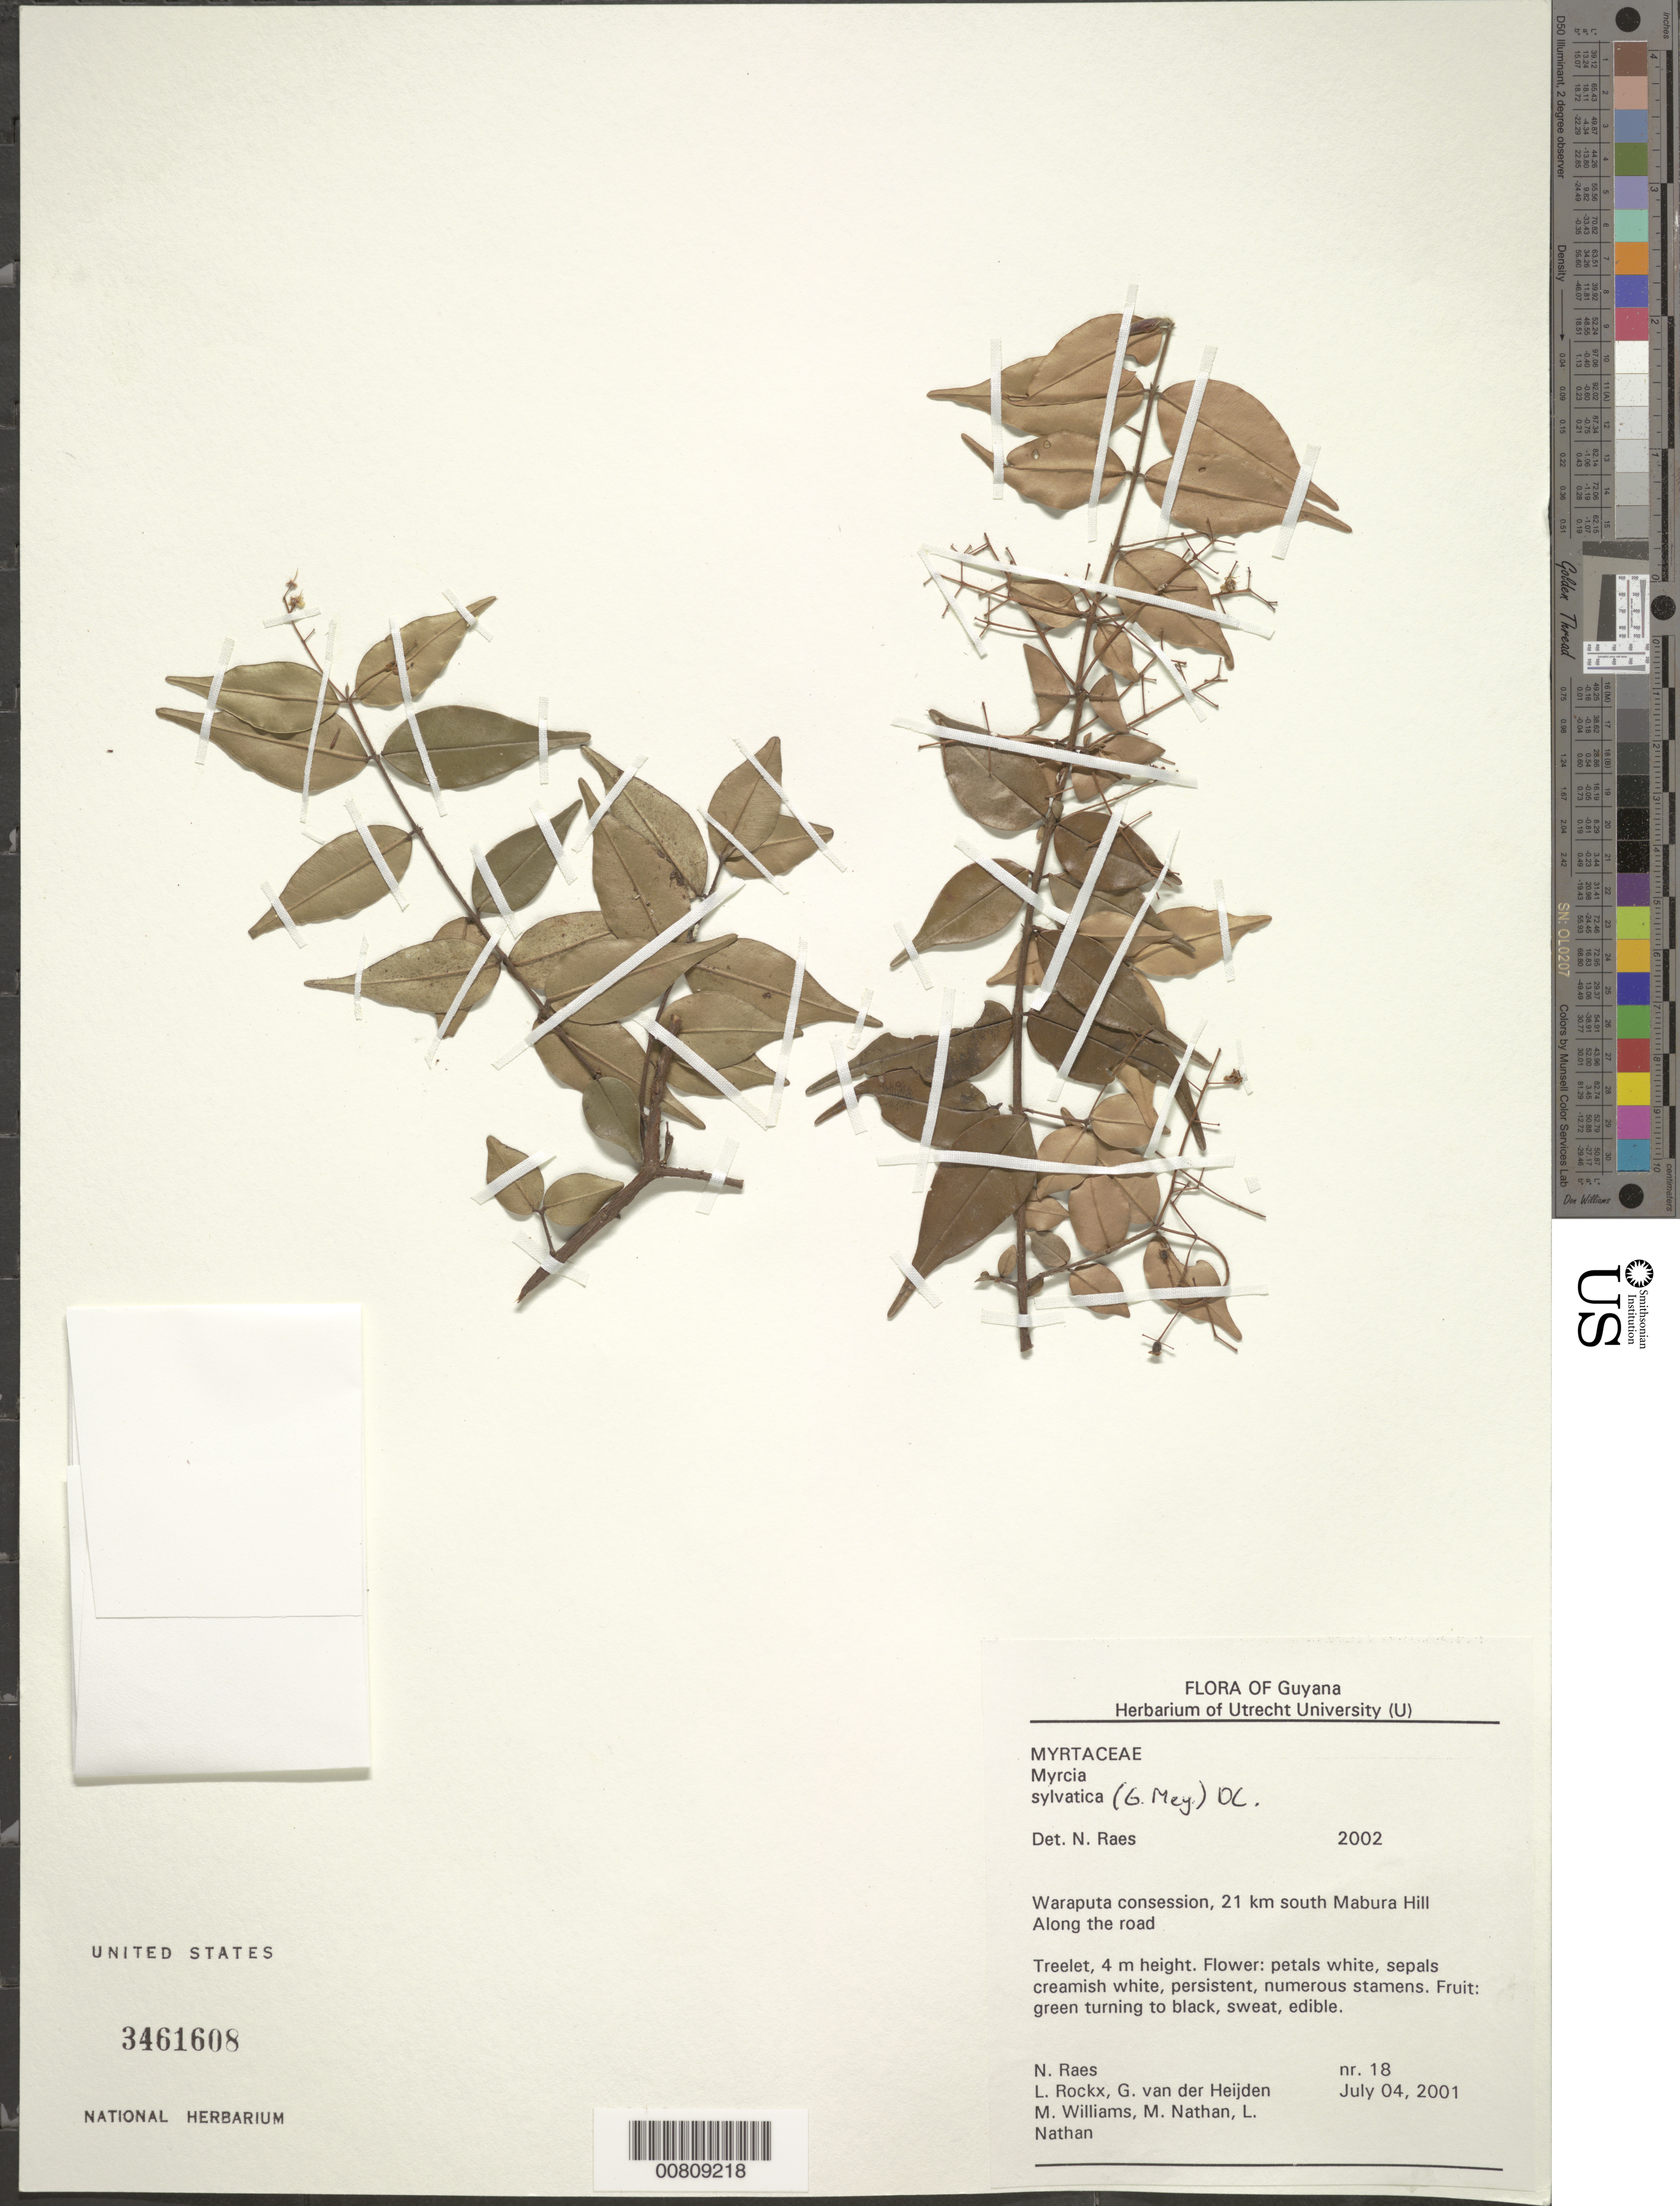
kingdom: Plantae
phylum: Tracheophyta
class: Magnoliopsida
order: Myrtales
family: Myrtaceae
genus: Myrcia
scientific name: Myrcia sylvatica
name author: (G. Mey.) DC.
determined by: Raes, N.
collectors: N. Raes, L. Rockx, G. van der Heijden, M. Williams, M. Nathan & L. Nathan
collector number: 18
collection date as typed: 4-Jul-01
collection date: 2001-07-04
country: Guyana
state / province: U. Demerara-Berbice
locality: Waraputa Concession, 21 km S of Mabura Hill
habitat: Along road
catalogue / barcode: US 3461608